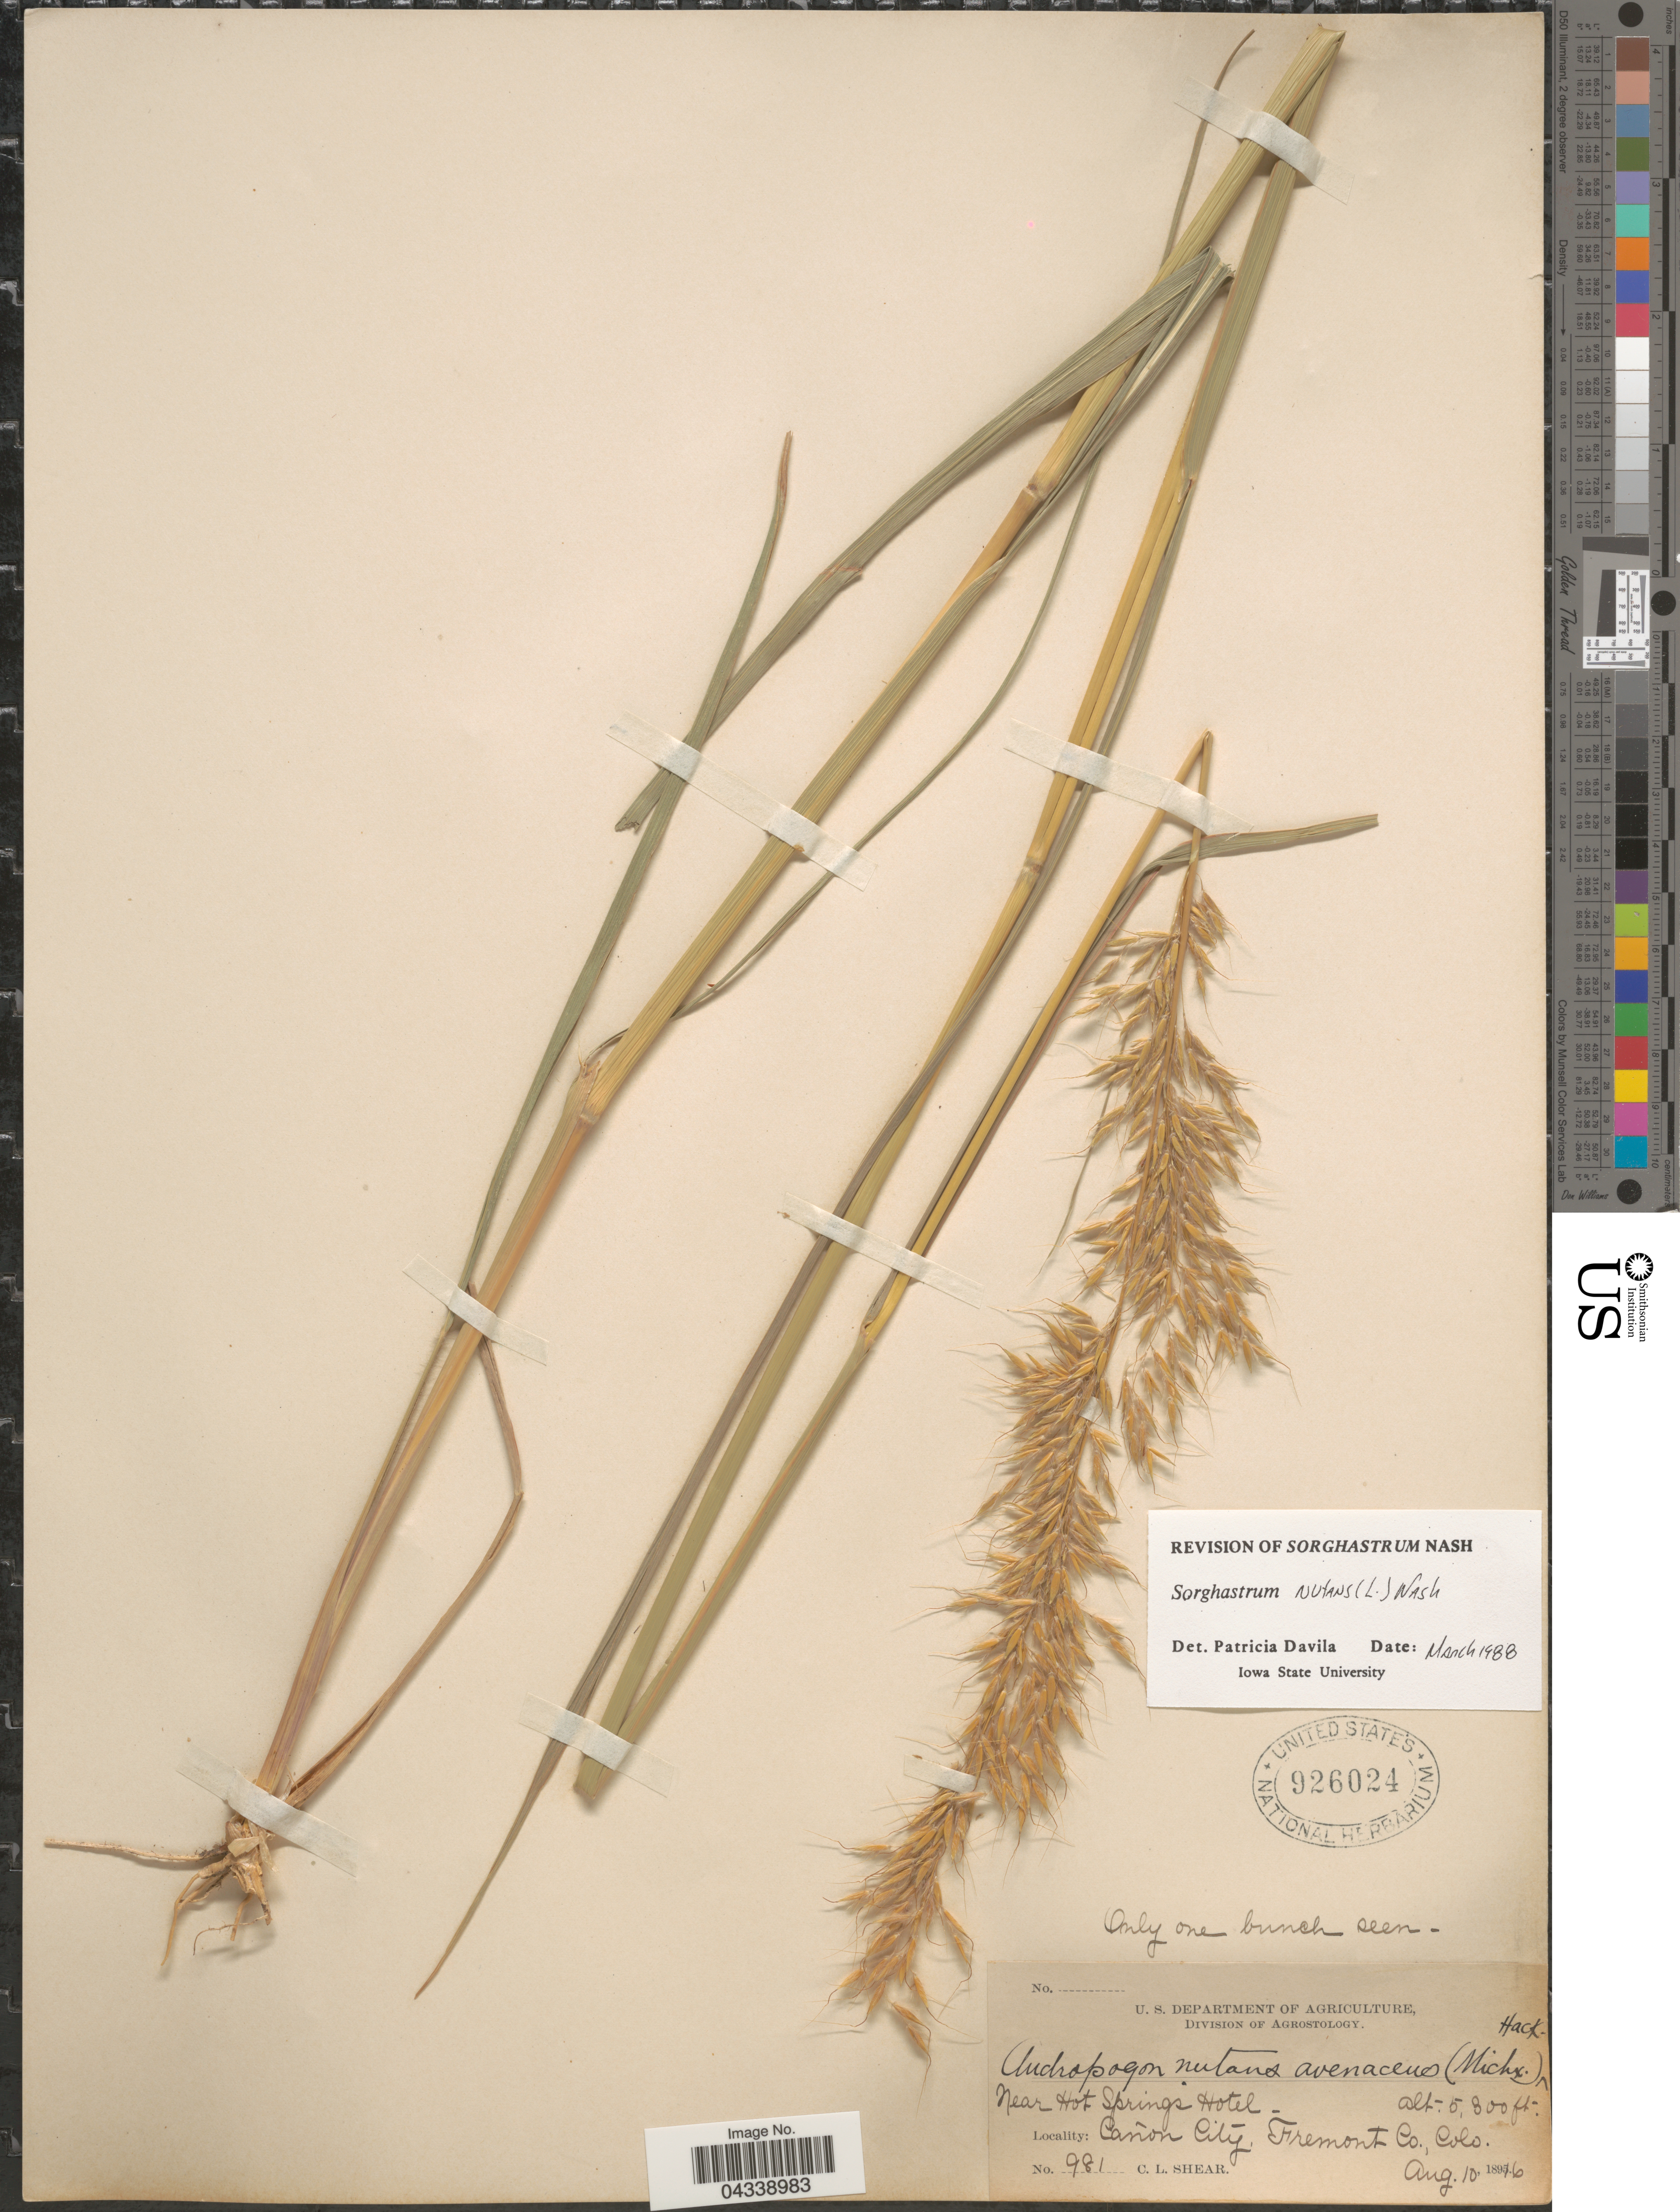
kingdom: Plantae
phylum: Tracheophyta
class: Liliopsida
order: Poales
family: Poaceae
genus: Sorghastrum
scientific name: Sorghastrum nutans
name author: (L.) Nash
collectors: C. L. Shear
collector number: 981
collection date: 1896-08-10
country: United States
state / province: Colorado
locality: Near Hot Springs Hotel. Cañon City, Fremont Co.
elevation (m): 1615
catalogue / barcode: US 926024